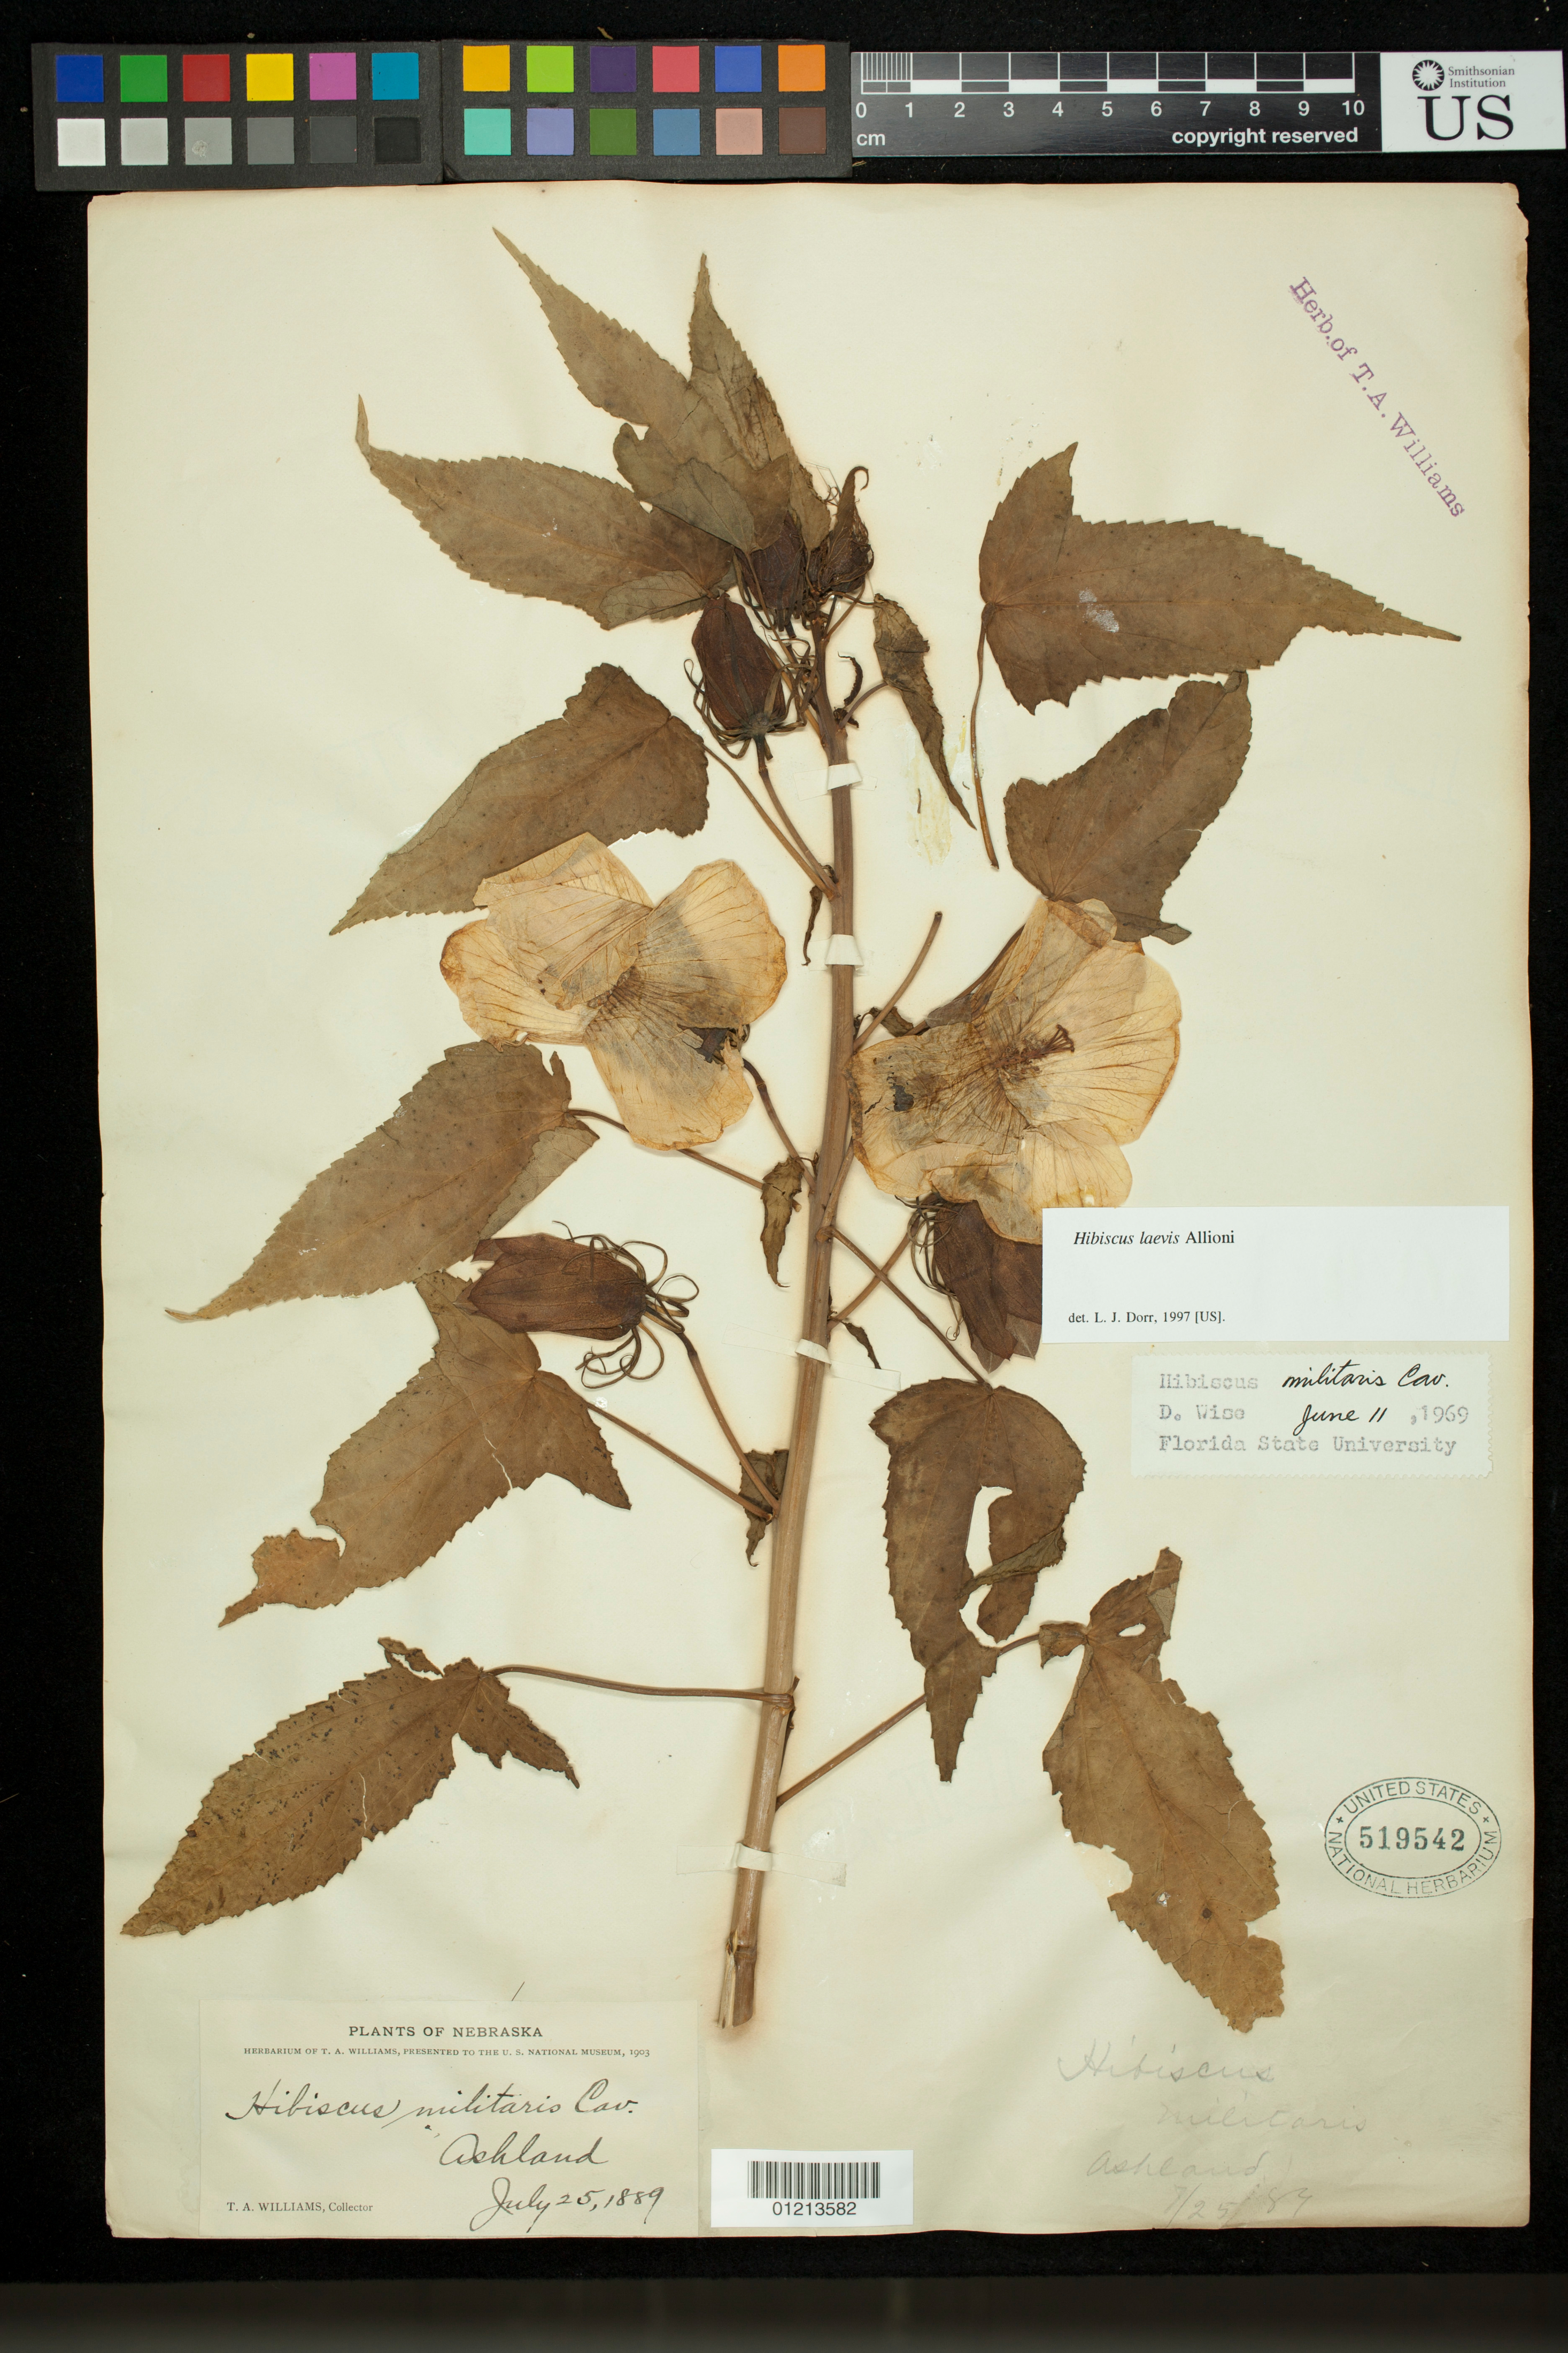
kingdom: Plantae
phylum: Tracheophyta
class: Magnoliopsida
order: Malvales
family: Malvaceae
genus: Hibiscus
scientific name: Hibiscus laevis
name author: All.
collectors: T. A. Williams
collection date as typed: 25 Jul 1889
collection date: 1889-07-25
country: United States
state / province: Nebraska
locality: Ashland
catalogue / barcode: US 519542